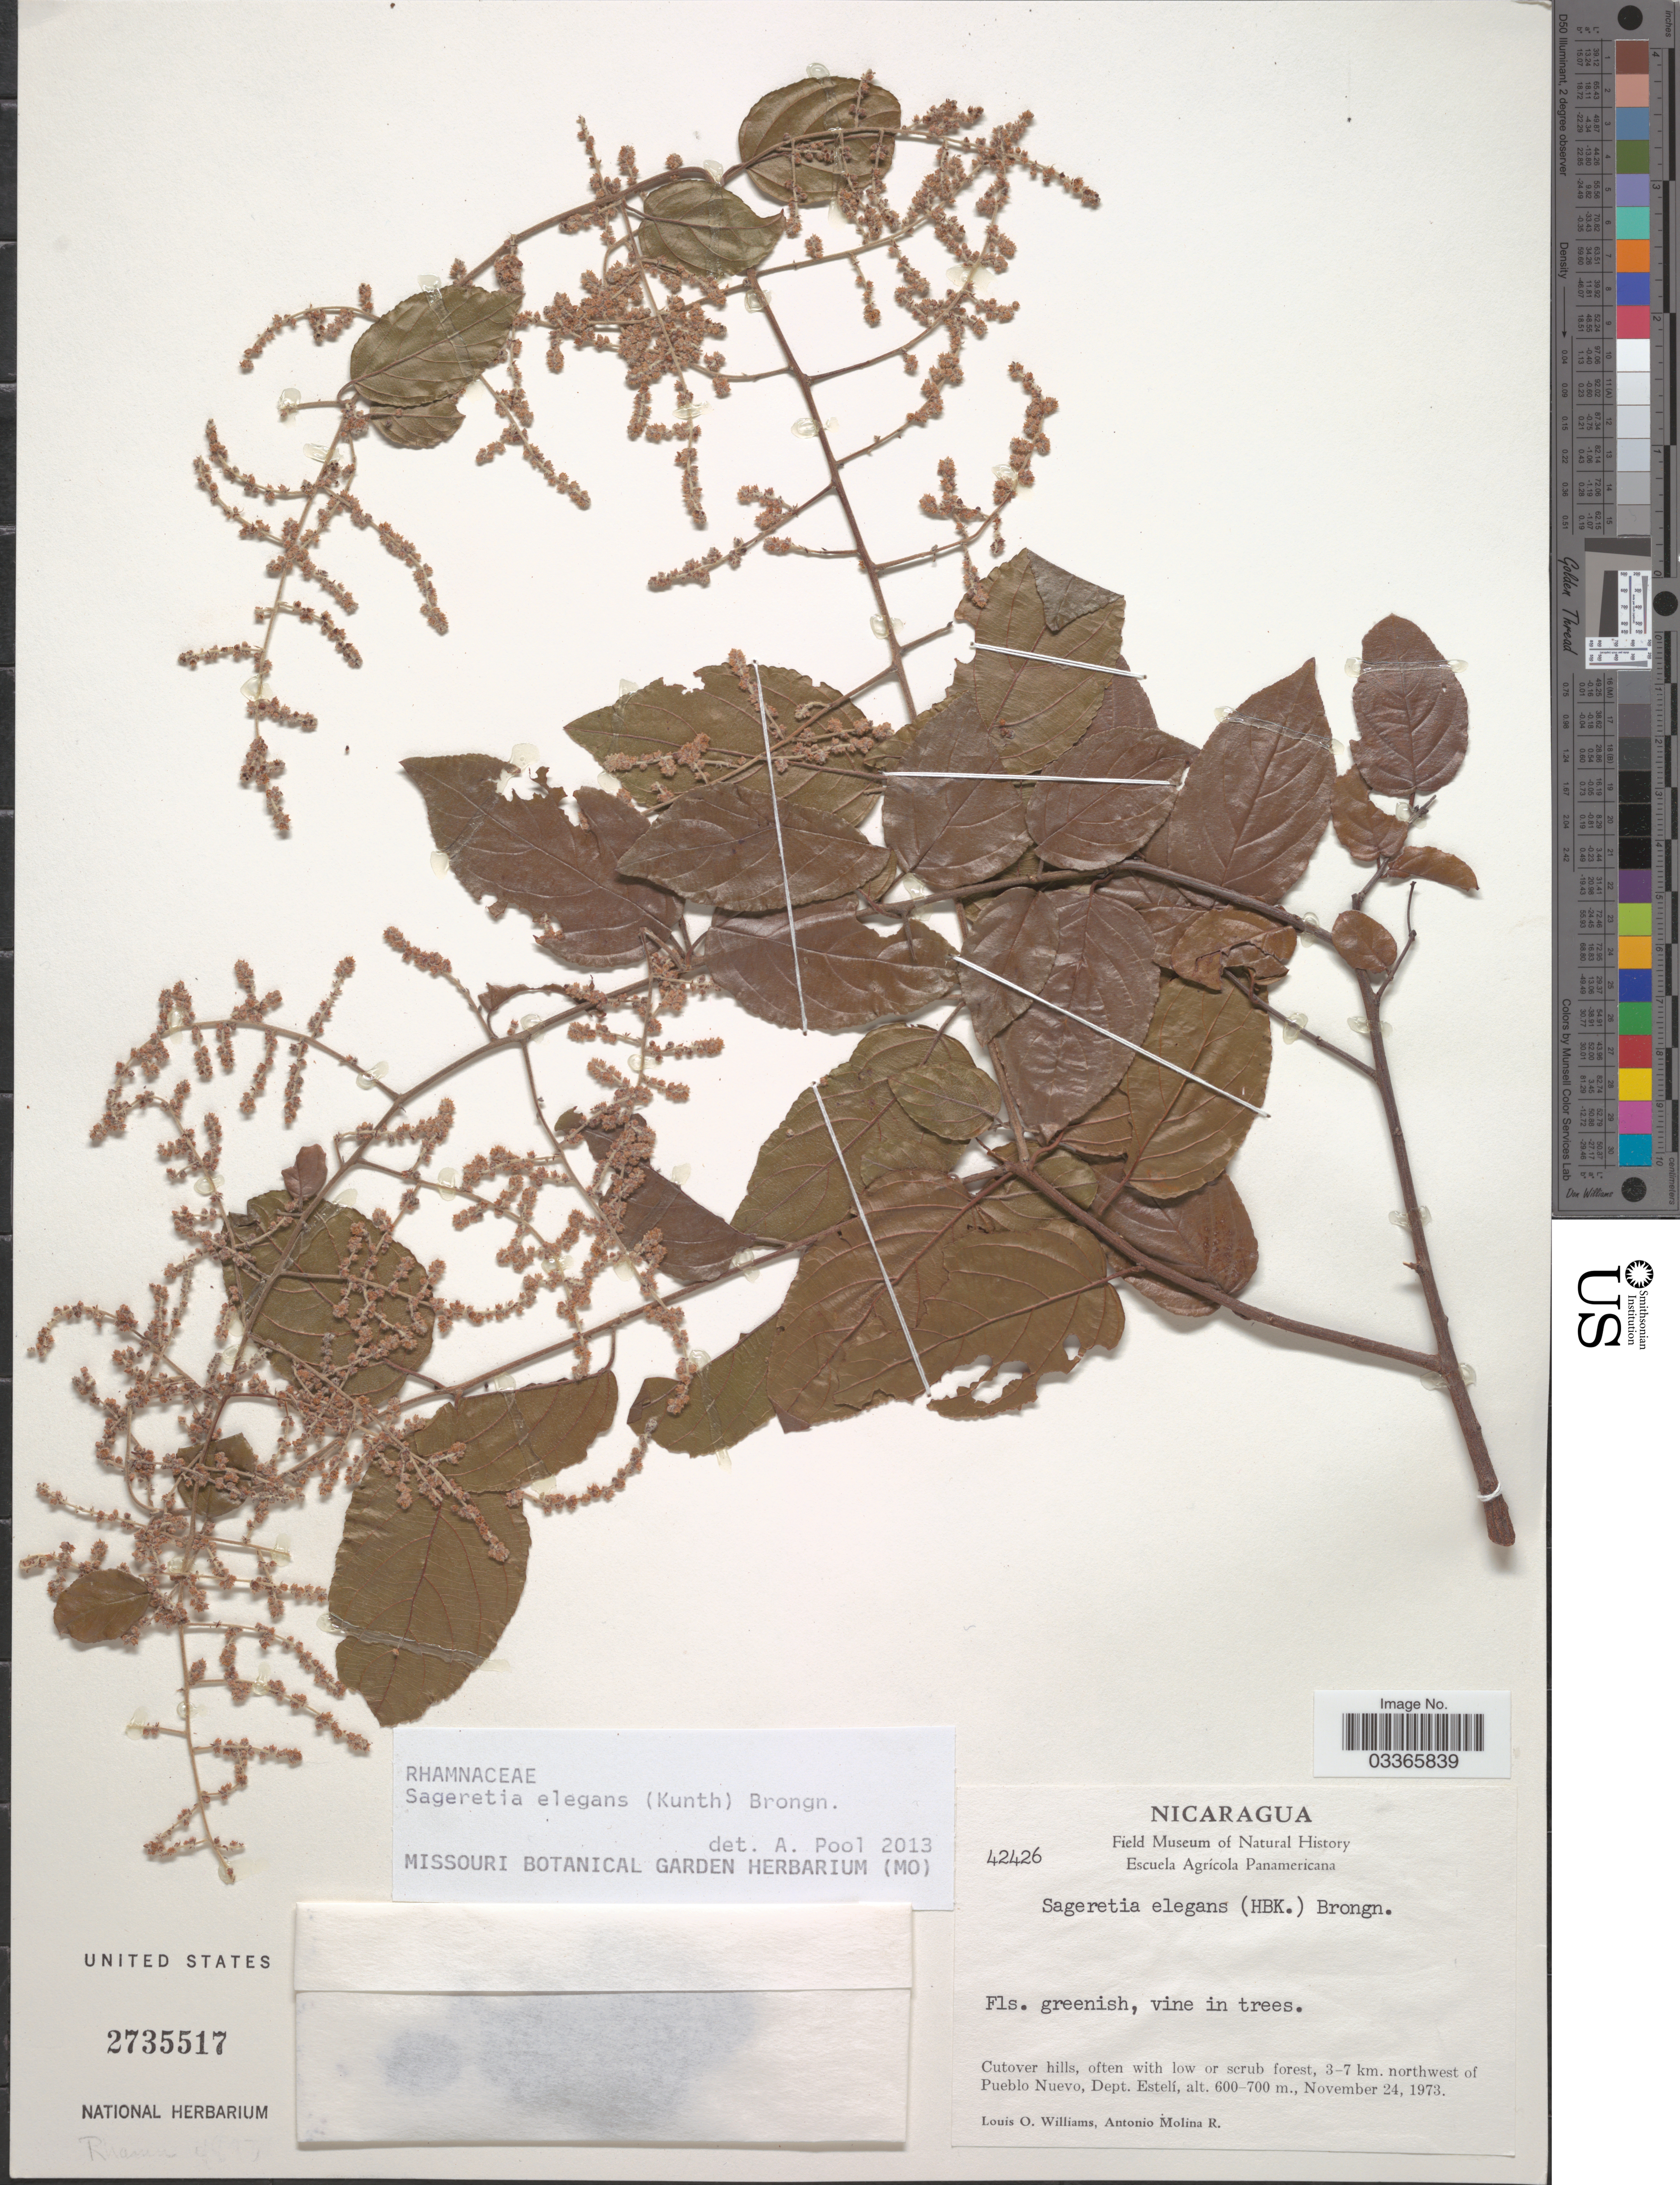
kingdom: Plantae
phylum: Tracheophyta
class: Magnoliopsida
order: Rosales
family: Rhamnaceae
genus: Sageretia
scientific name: Sageretia elegans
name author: (Kunth) Brongn.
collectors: L. O. Williams & A. Molina R.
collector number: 42426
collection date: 1973-11-24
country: Nicaragua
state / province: Esteli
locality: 3-7 km. northwest of Pueblo Nuevo, Dept. Estelí.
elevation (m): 600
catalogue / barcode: US 2735517